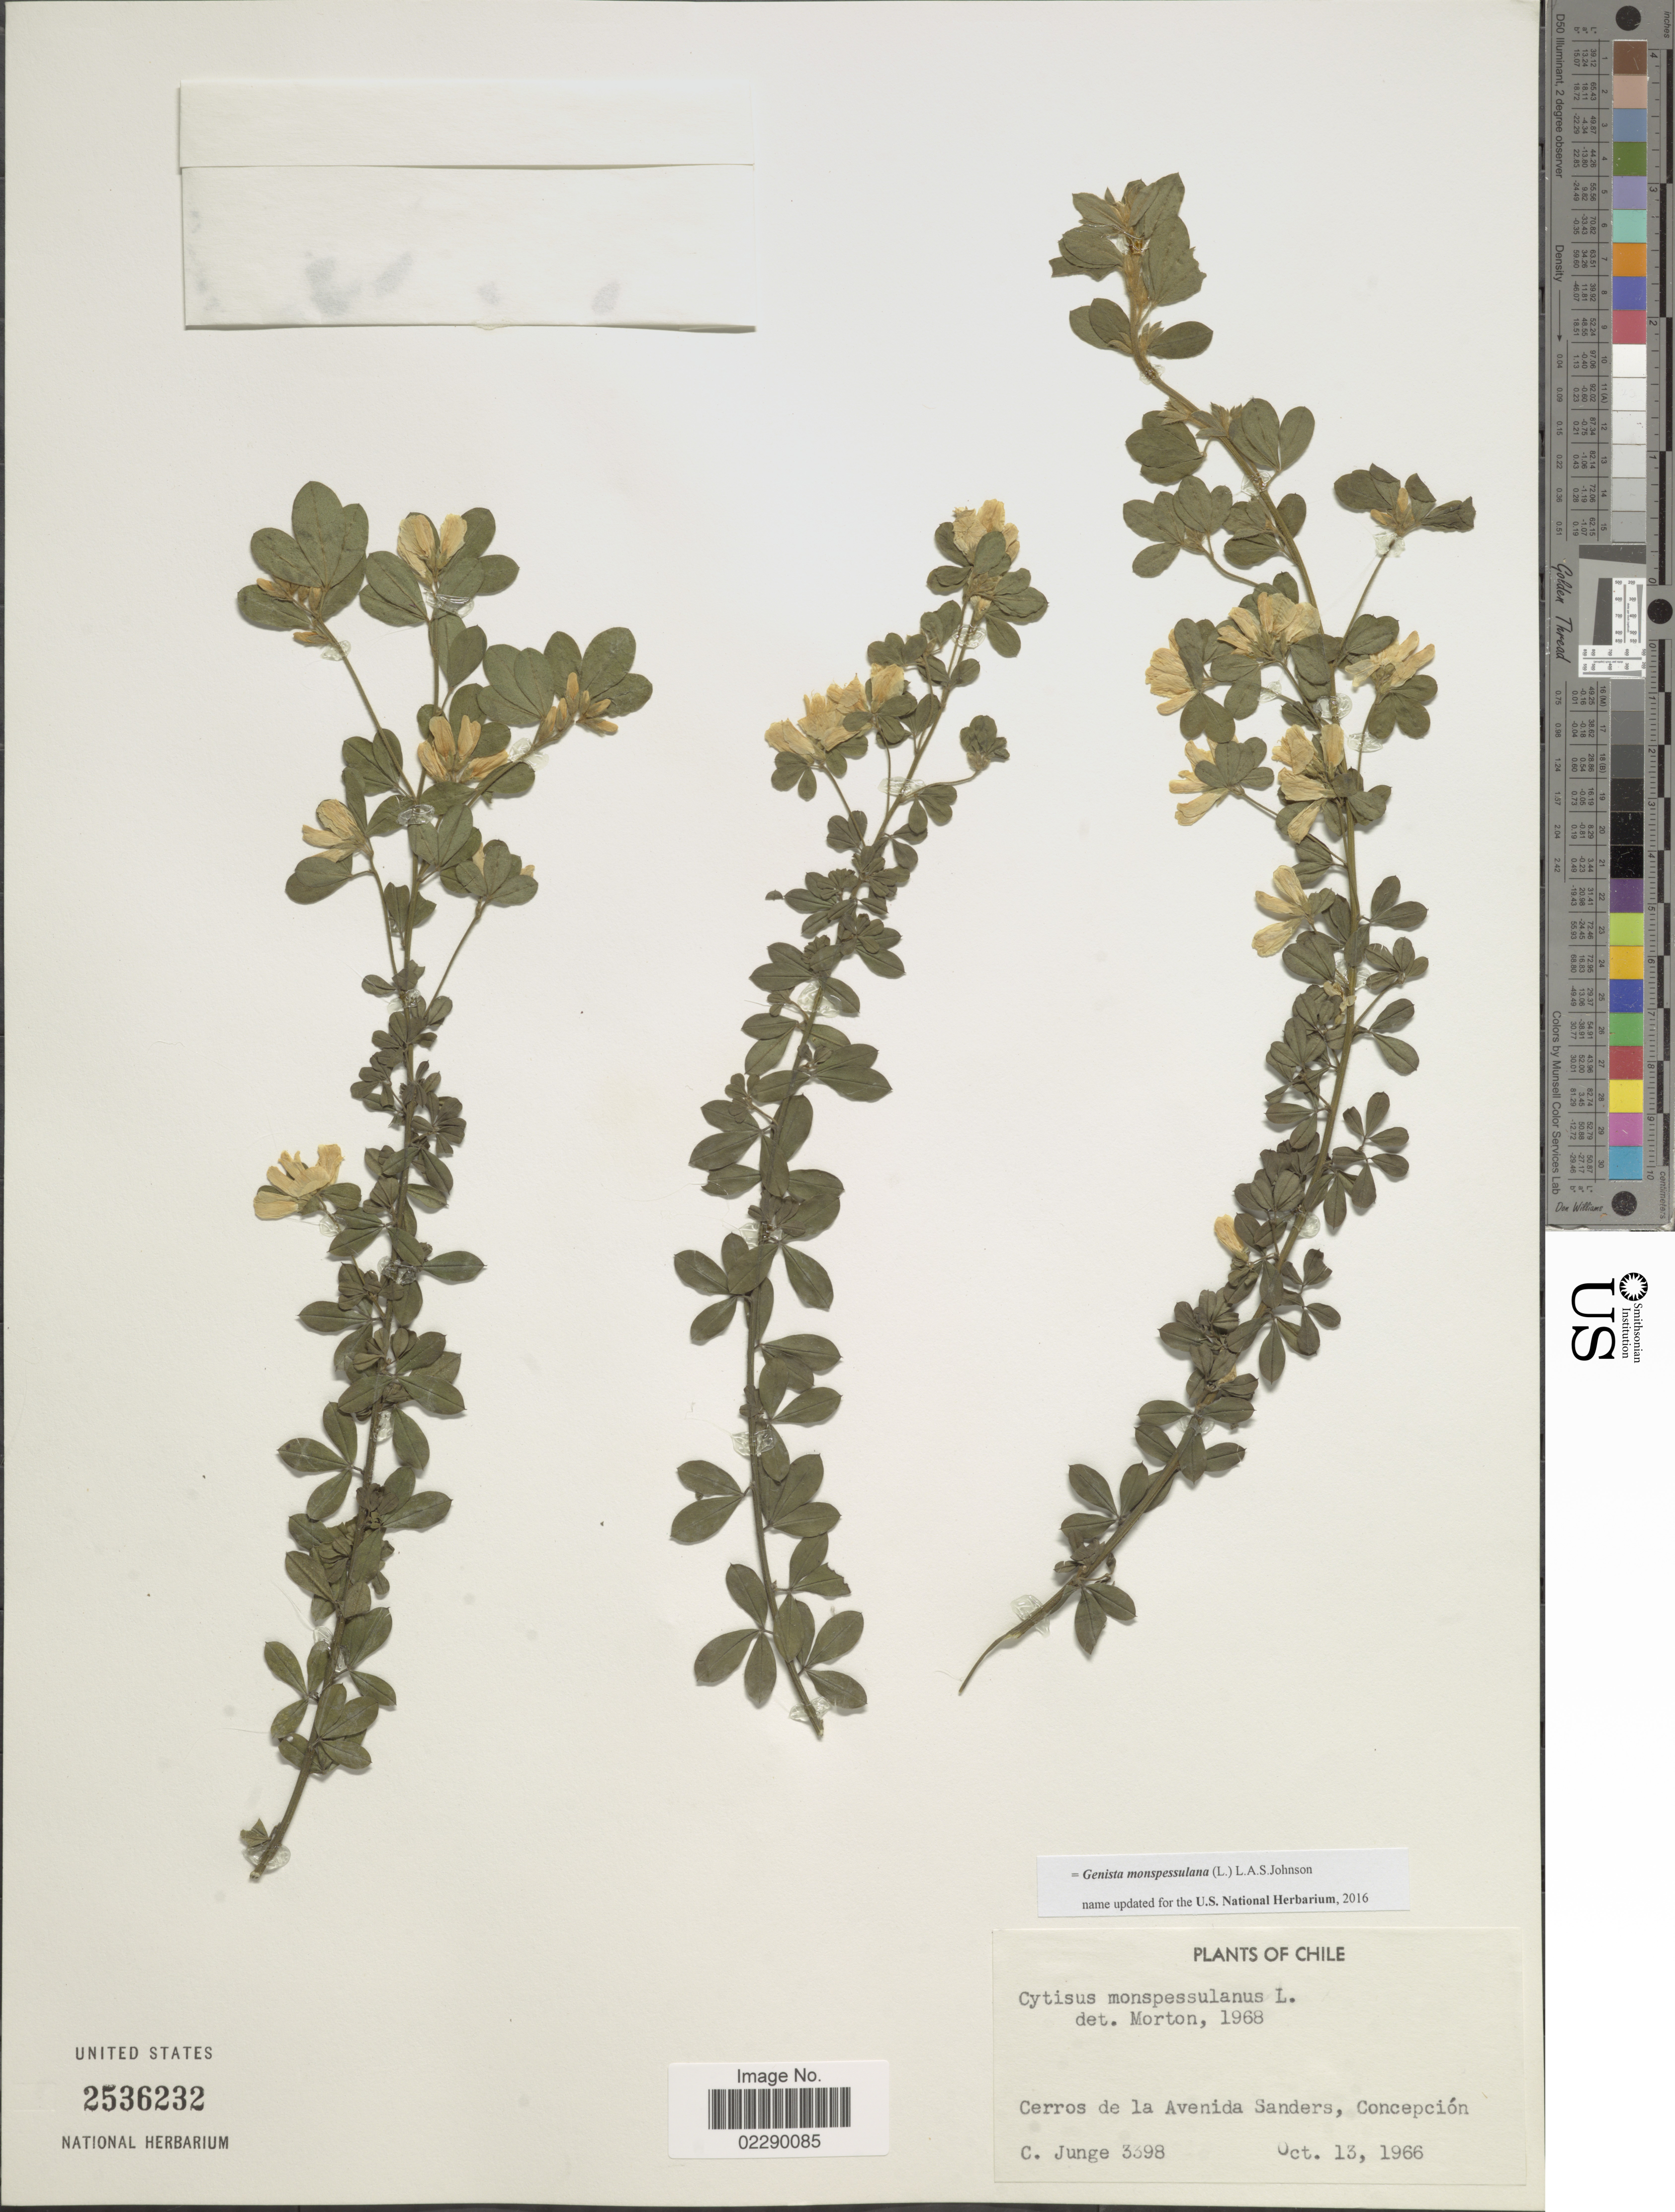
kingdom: Plantae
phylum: Tracheophyta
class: Magnoliopsida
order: Fabales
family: Fabaceae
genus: Genista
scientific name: Genista monspessulana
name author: (L.) L.A.S. Johnson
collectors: C. Junge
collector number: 3398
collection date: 1966-10-13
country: Chile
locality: Cerros de la Avenida Sanders, Concepción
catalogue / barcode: US 2536232